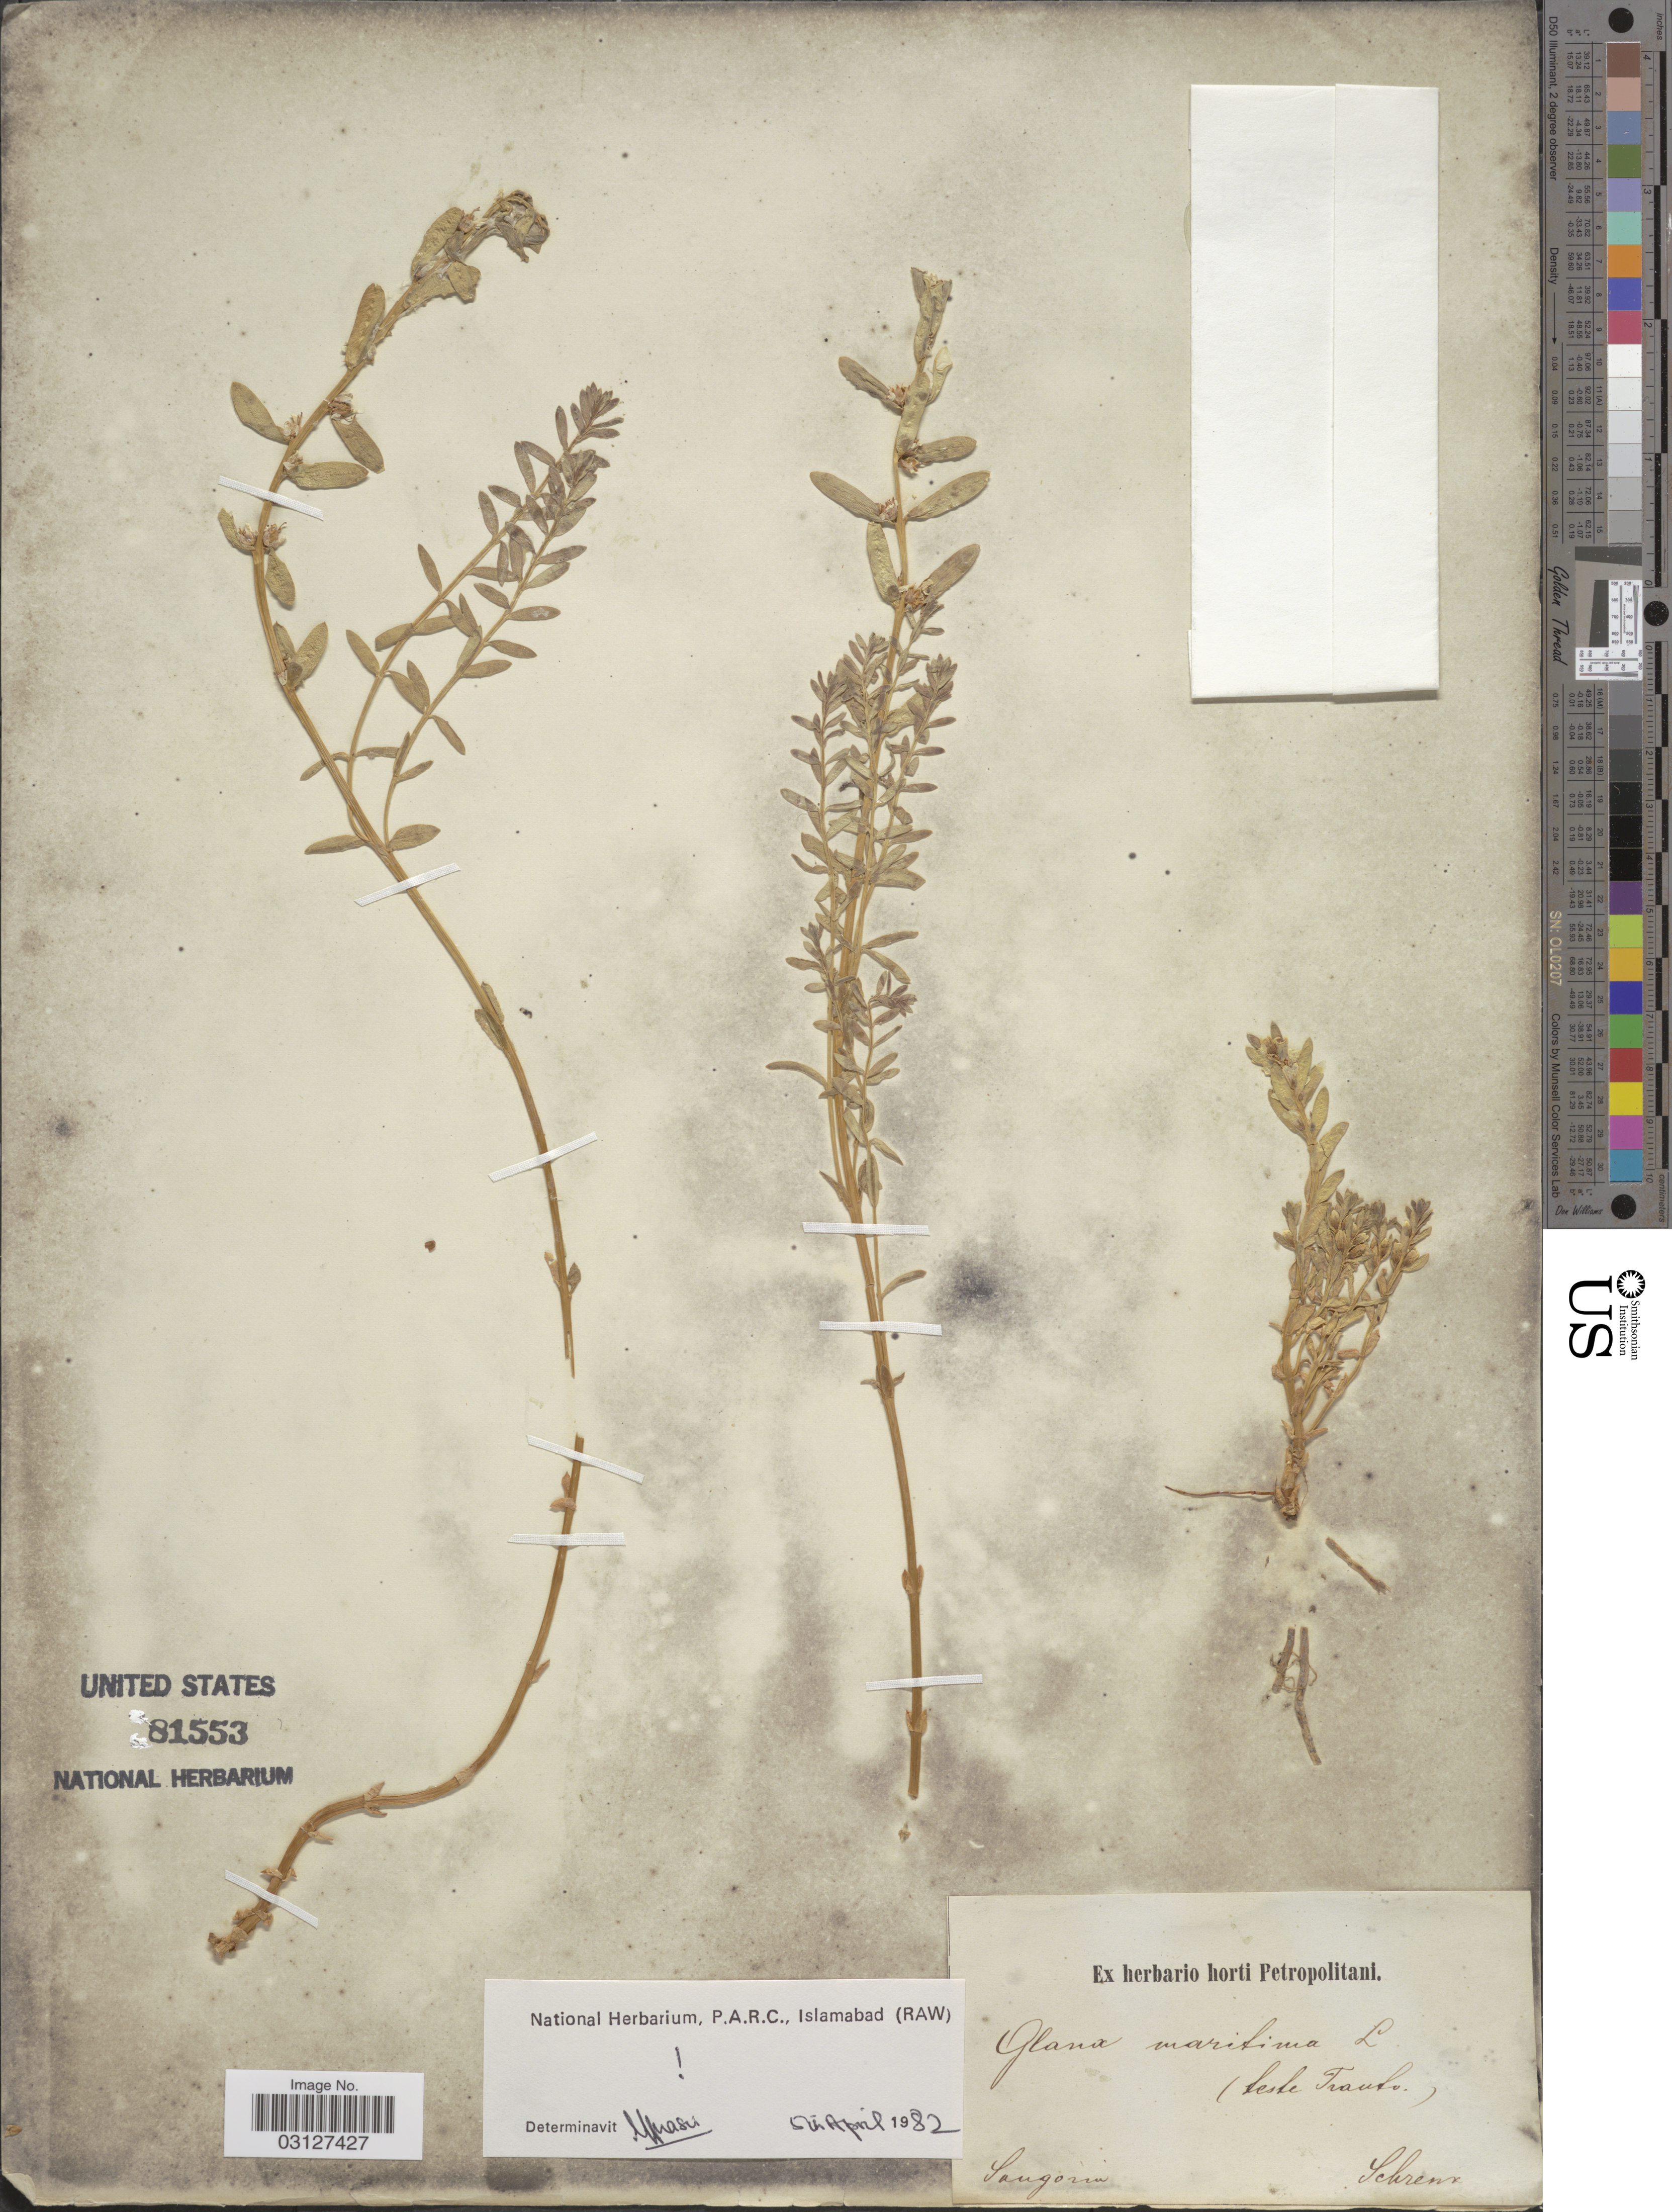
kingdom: Plantae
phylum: Tracheophyta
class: Magnoliopsida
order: Ericales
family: Primulaceae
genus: Glaux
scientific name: Glaux maritima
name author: L.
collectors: A.G. Schrenk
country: China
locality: Songaria.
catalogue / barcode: US 81553